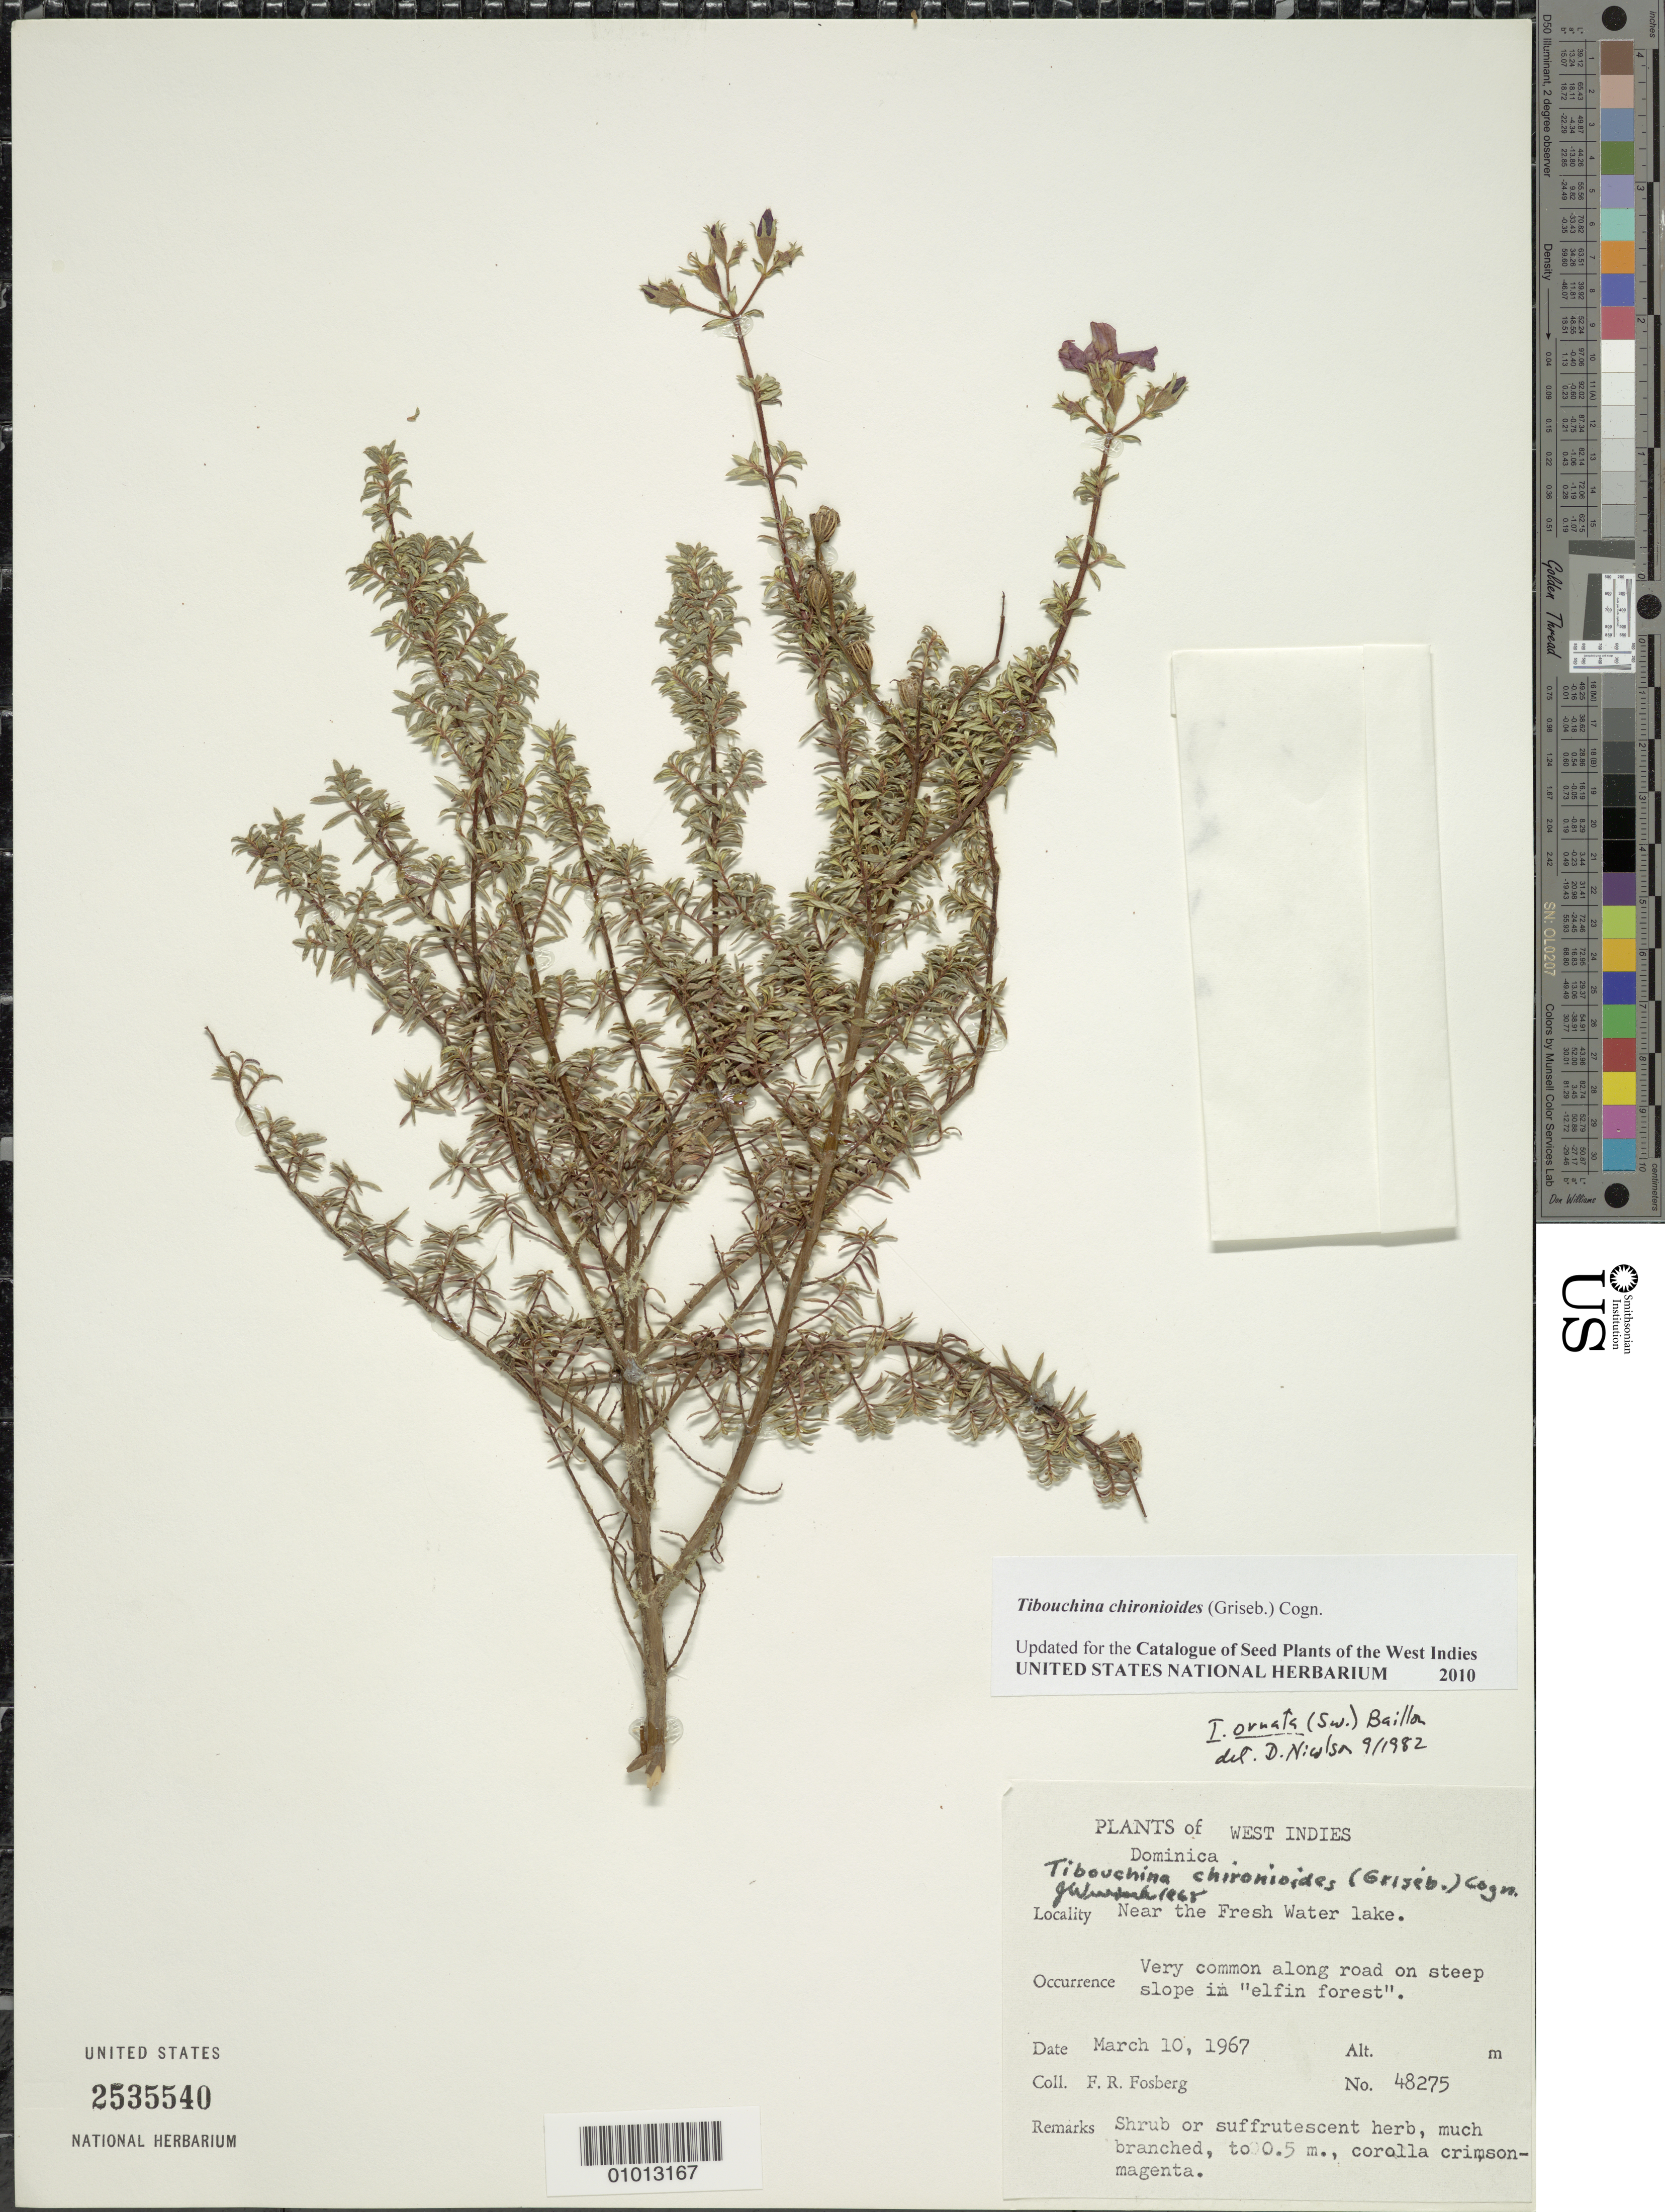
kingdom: Plantae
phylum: Tracheophyta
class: Magnoliopsida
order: Myrtales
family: Melastomataceae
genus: Chaetogastra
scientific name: Chaetogastra chironioides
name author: Griseb.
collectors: F. R. Fosberg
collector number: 48275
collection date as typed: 10 Mar 1967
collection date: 1967-03-10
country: Dominica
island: Dominica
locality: Near the Fresh Water Lake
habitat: Very common along road on steep slope in "elfin forest"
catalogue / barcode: US 2535540